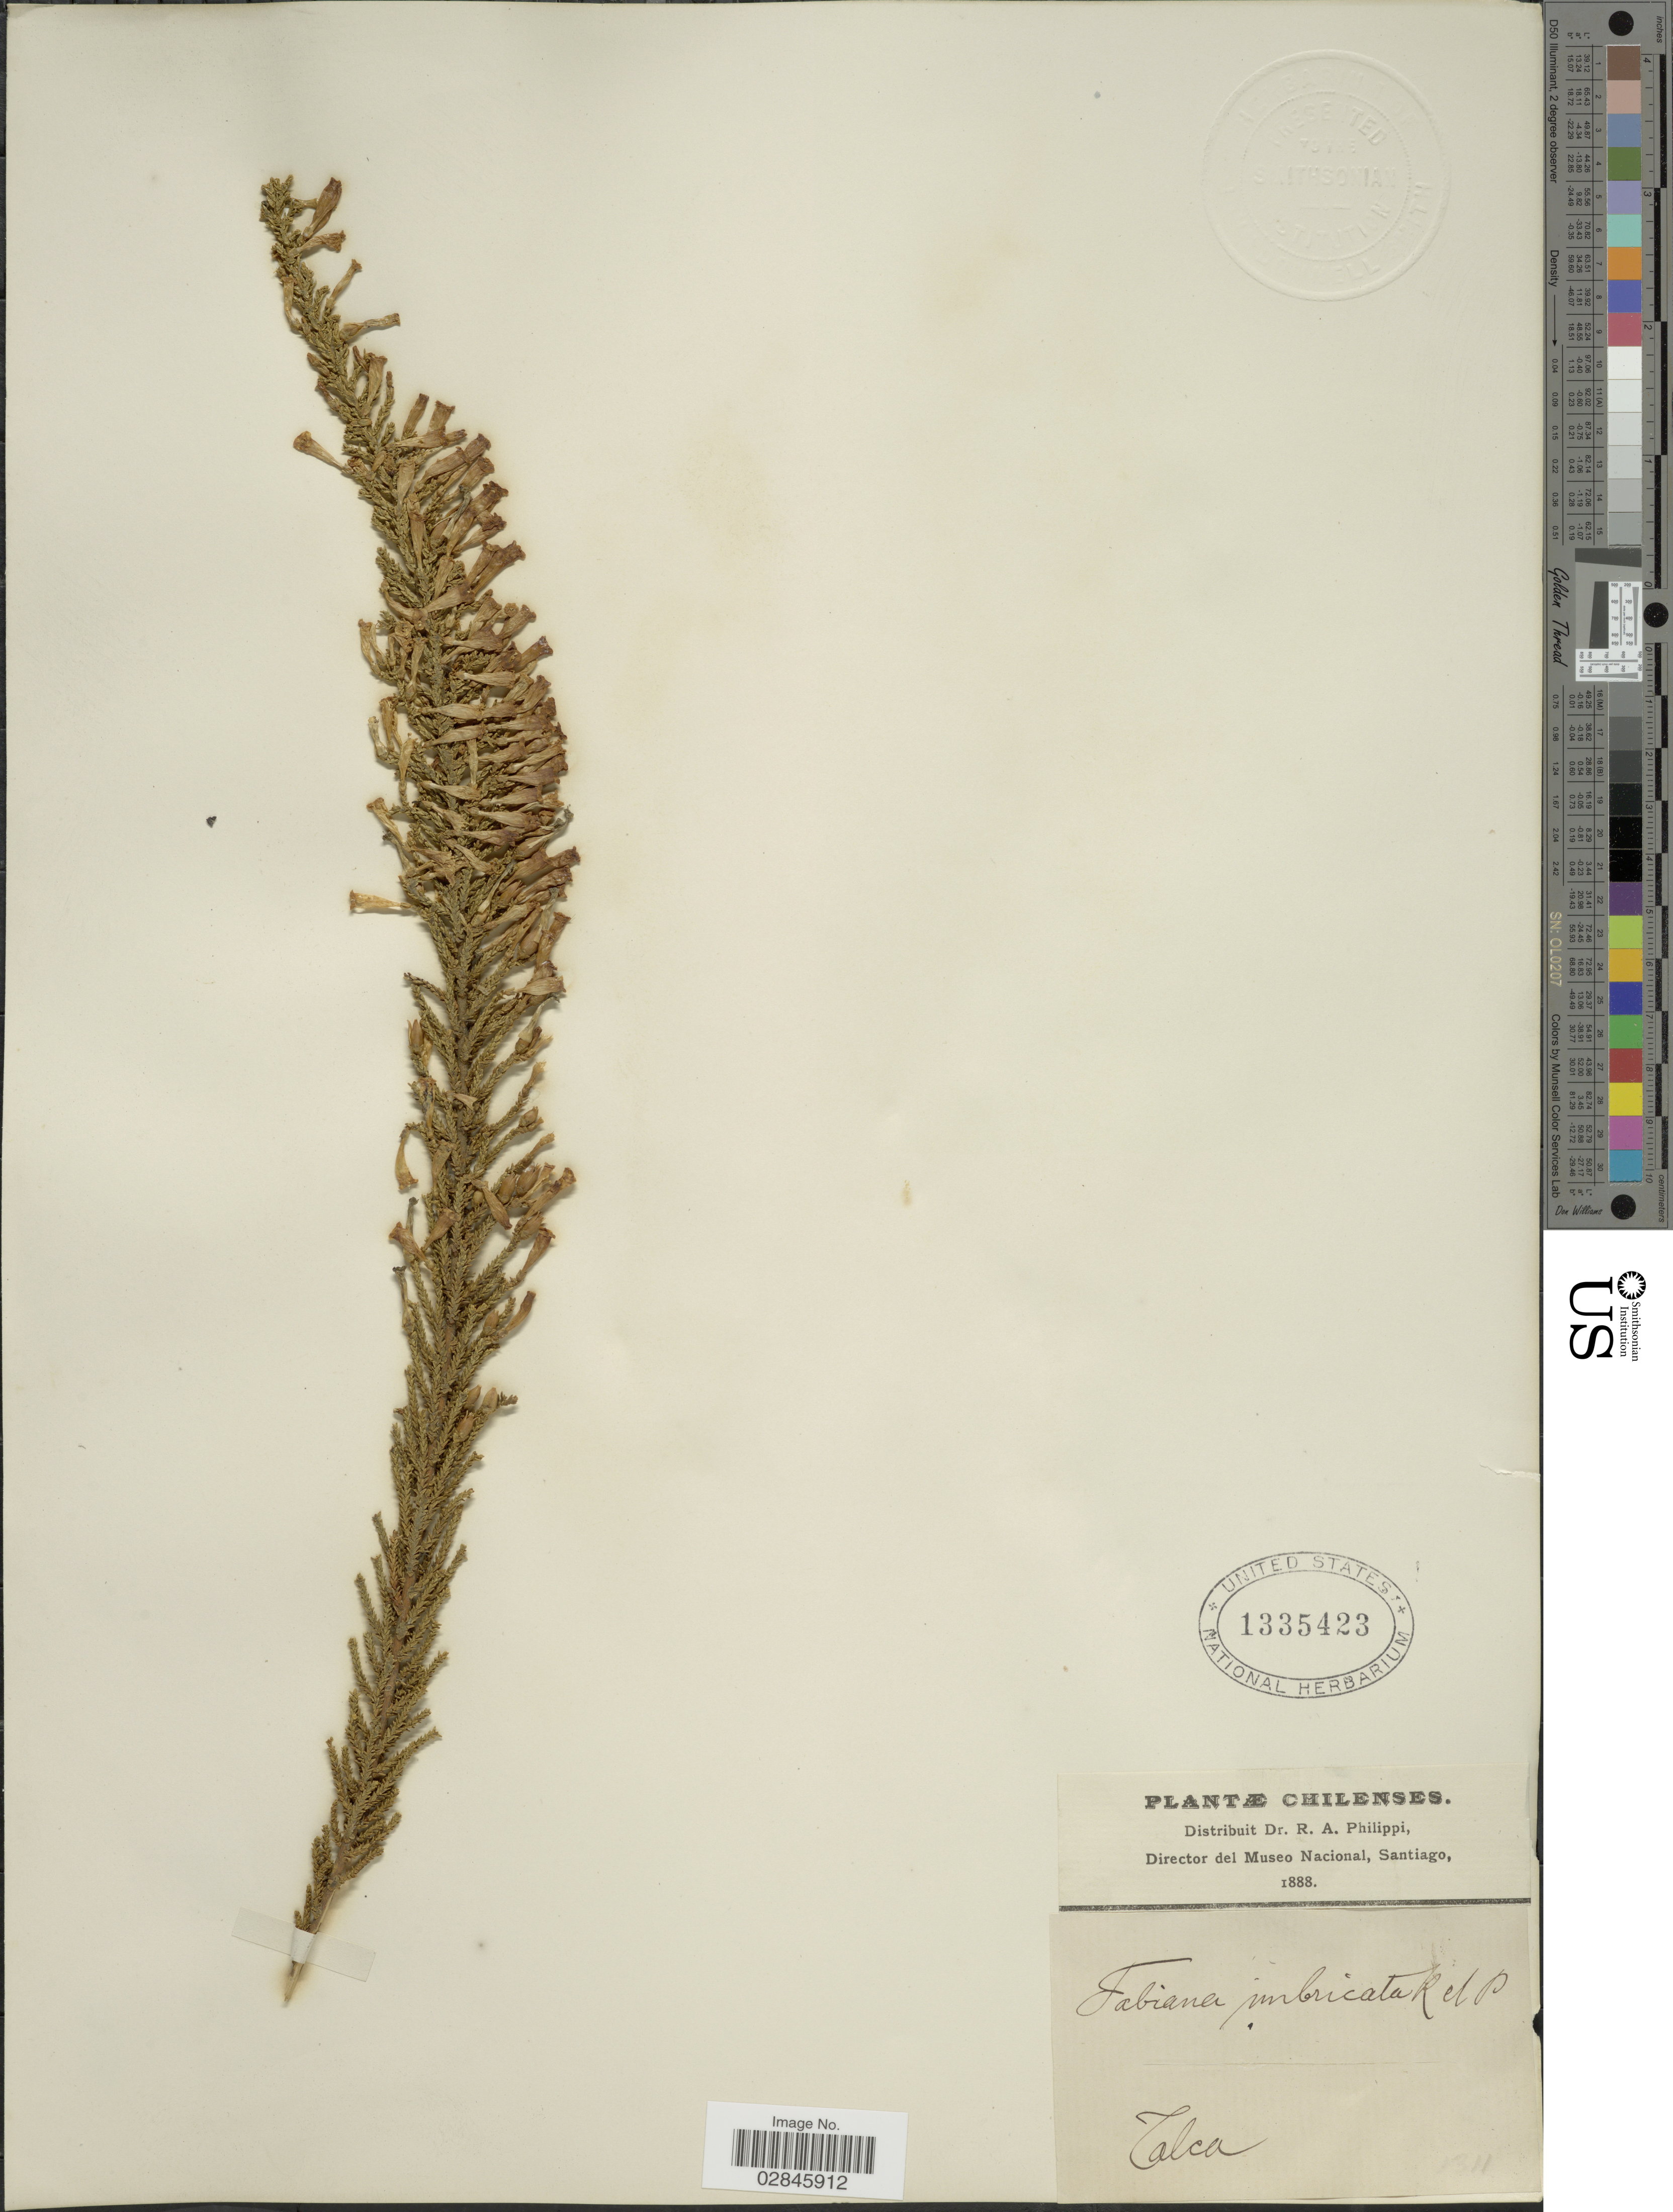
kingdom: Plantae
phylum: Tracheophyta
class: Magnoliopsida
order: Solanales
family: Solanaceae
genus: Fabiana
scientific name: Fabiana imbricata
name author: Ruiz & Pav.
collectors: R. A. Philippi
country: Chile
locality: Talca.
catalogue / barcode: US 1335423